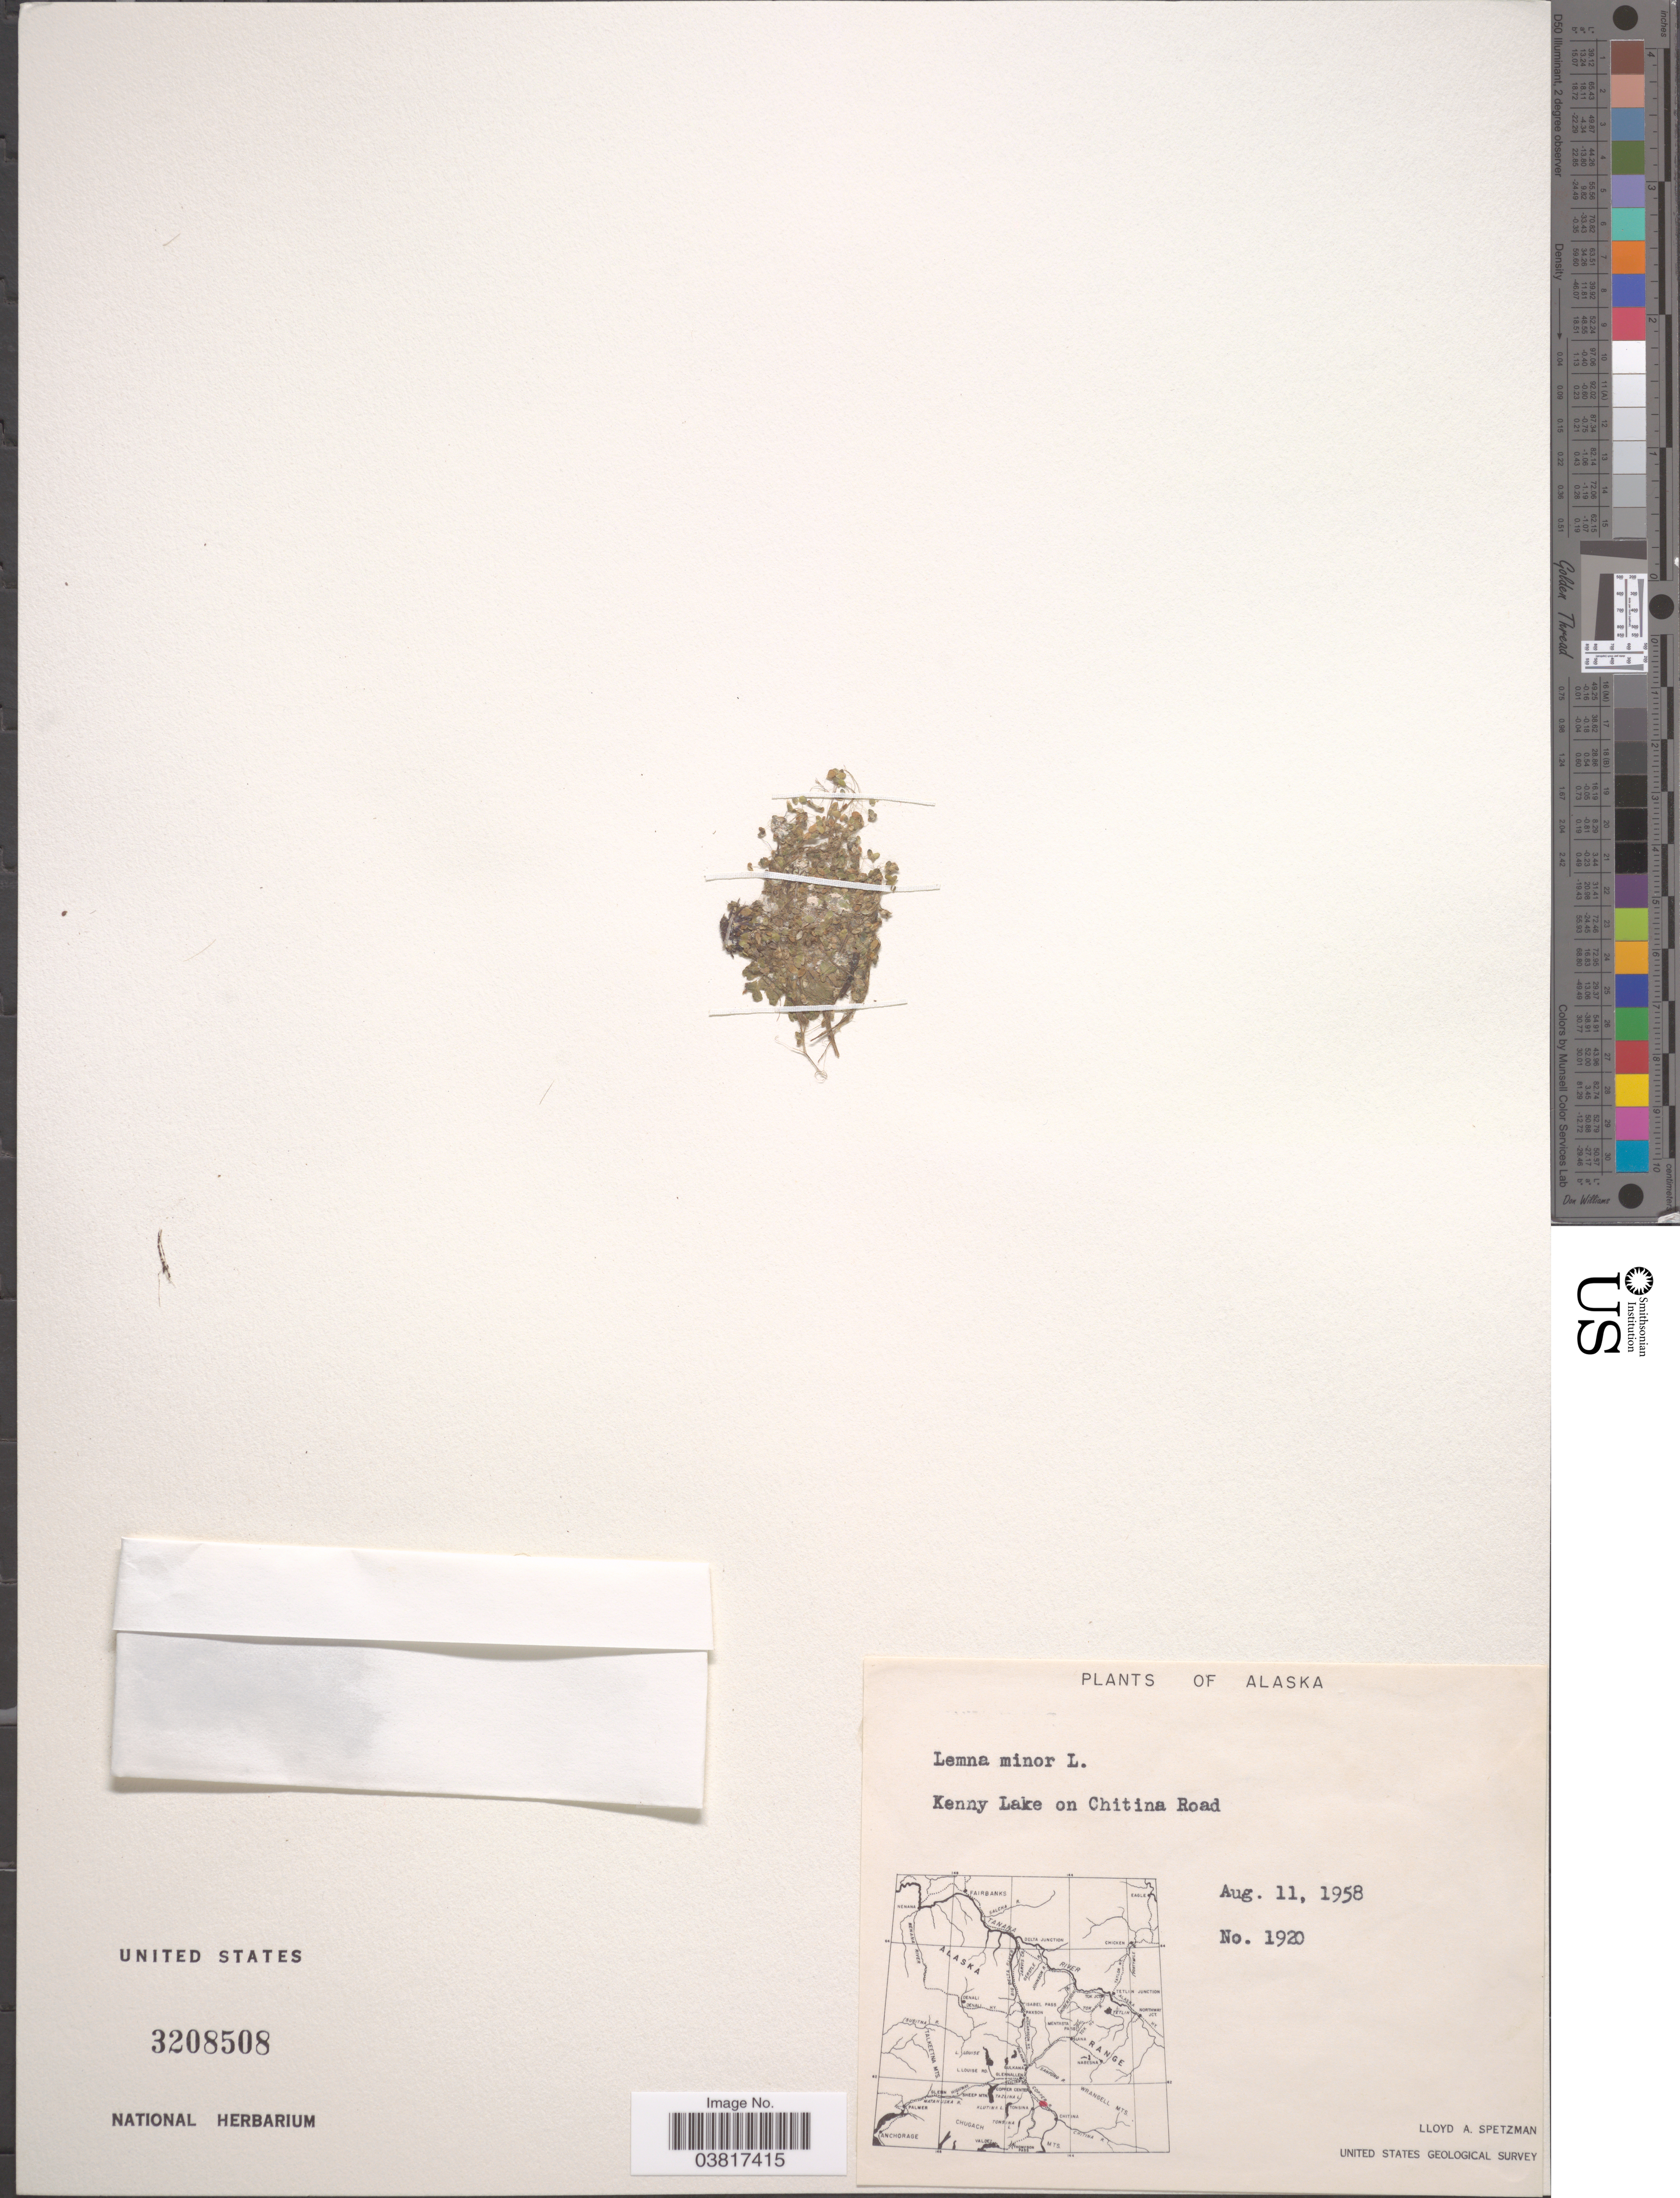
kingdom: Plantae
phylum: Tracheophyta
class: Liliopsida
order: Alismatales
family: Araceae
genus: Lemna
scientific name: Lemna minor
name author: L.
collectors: L. Spetzman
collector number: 1920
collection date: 1958-08-11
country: United States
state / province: Alaska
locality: Kenny Lake on Chitina Road.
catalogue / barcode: US 3208508